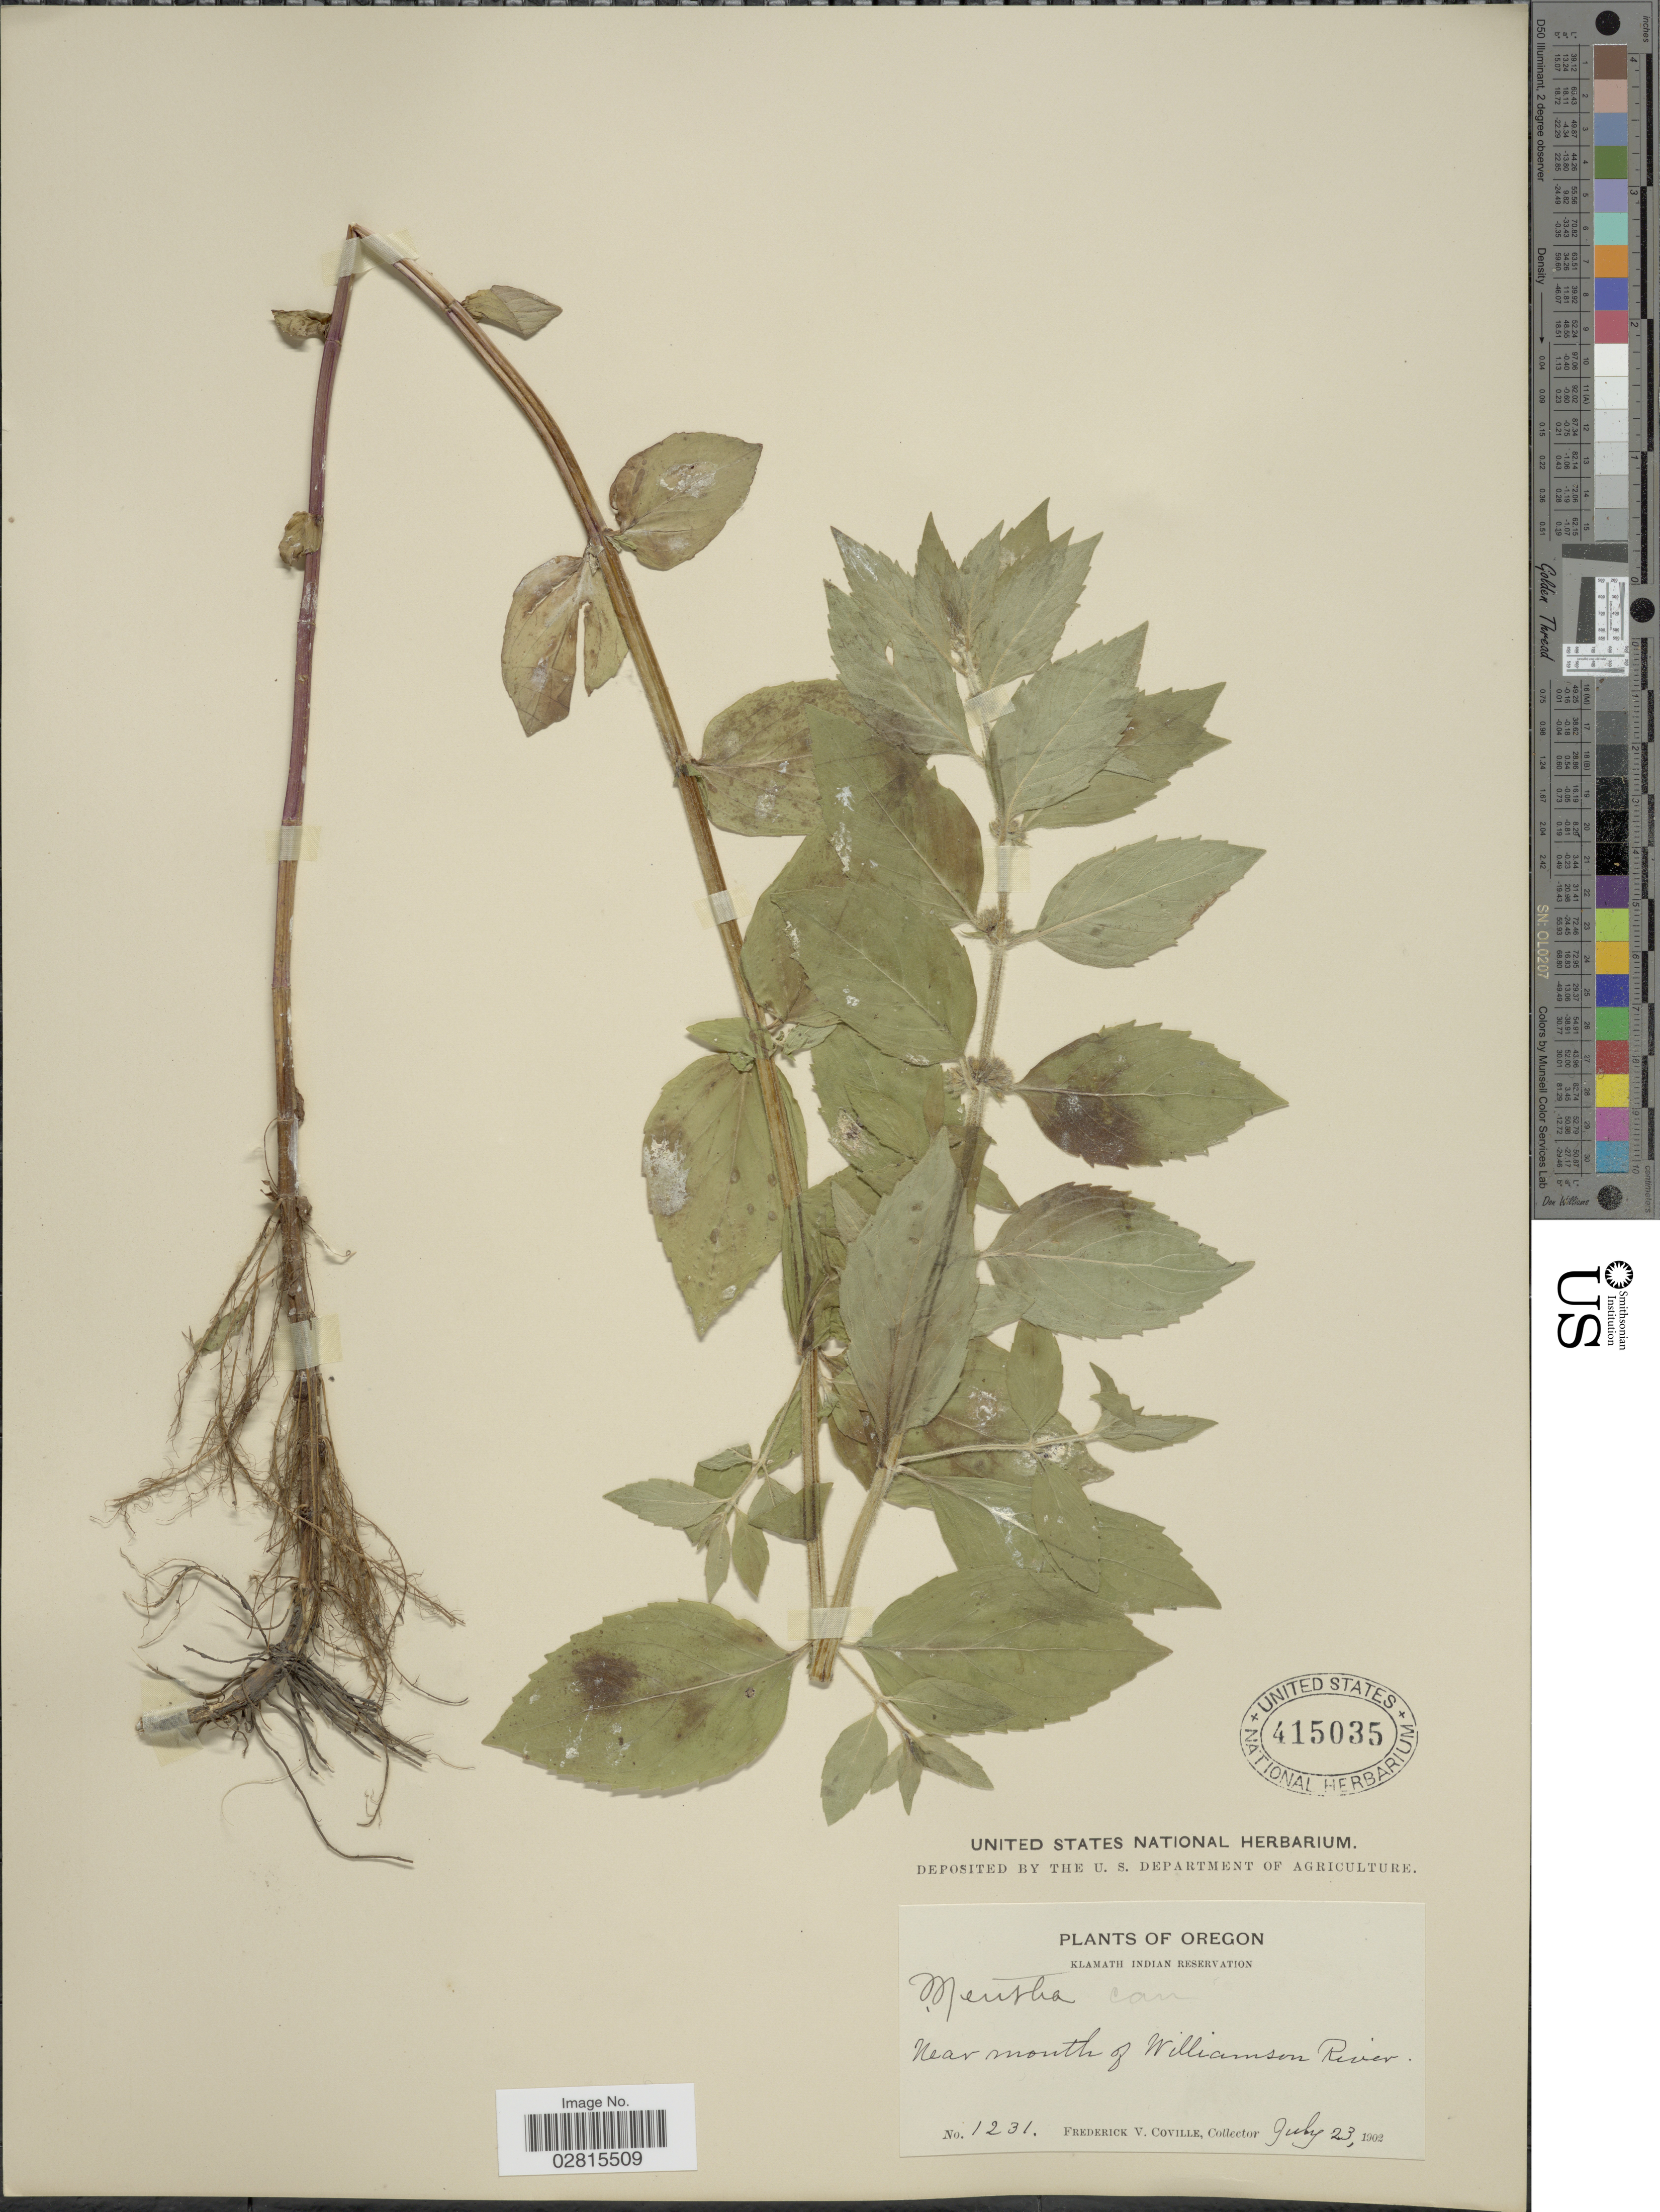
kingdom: Plantae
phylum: Tracheophyta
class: Magnoliopsida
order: Lamiales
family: Lamiaceae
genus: Mentha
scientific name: Mentha canadensis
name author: L.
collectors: F. V. Coville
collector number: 1231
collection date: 1902-07-23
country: United States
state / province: Oregon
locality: Klamath Indian Reservation, near mouth of Williamson River.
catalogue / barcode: US 415035